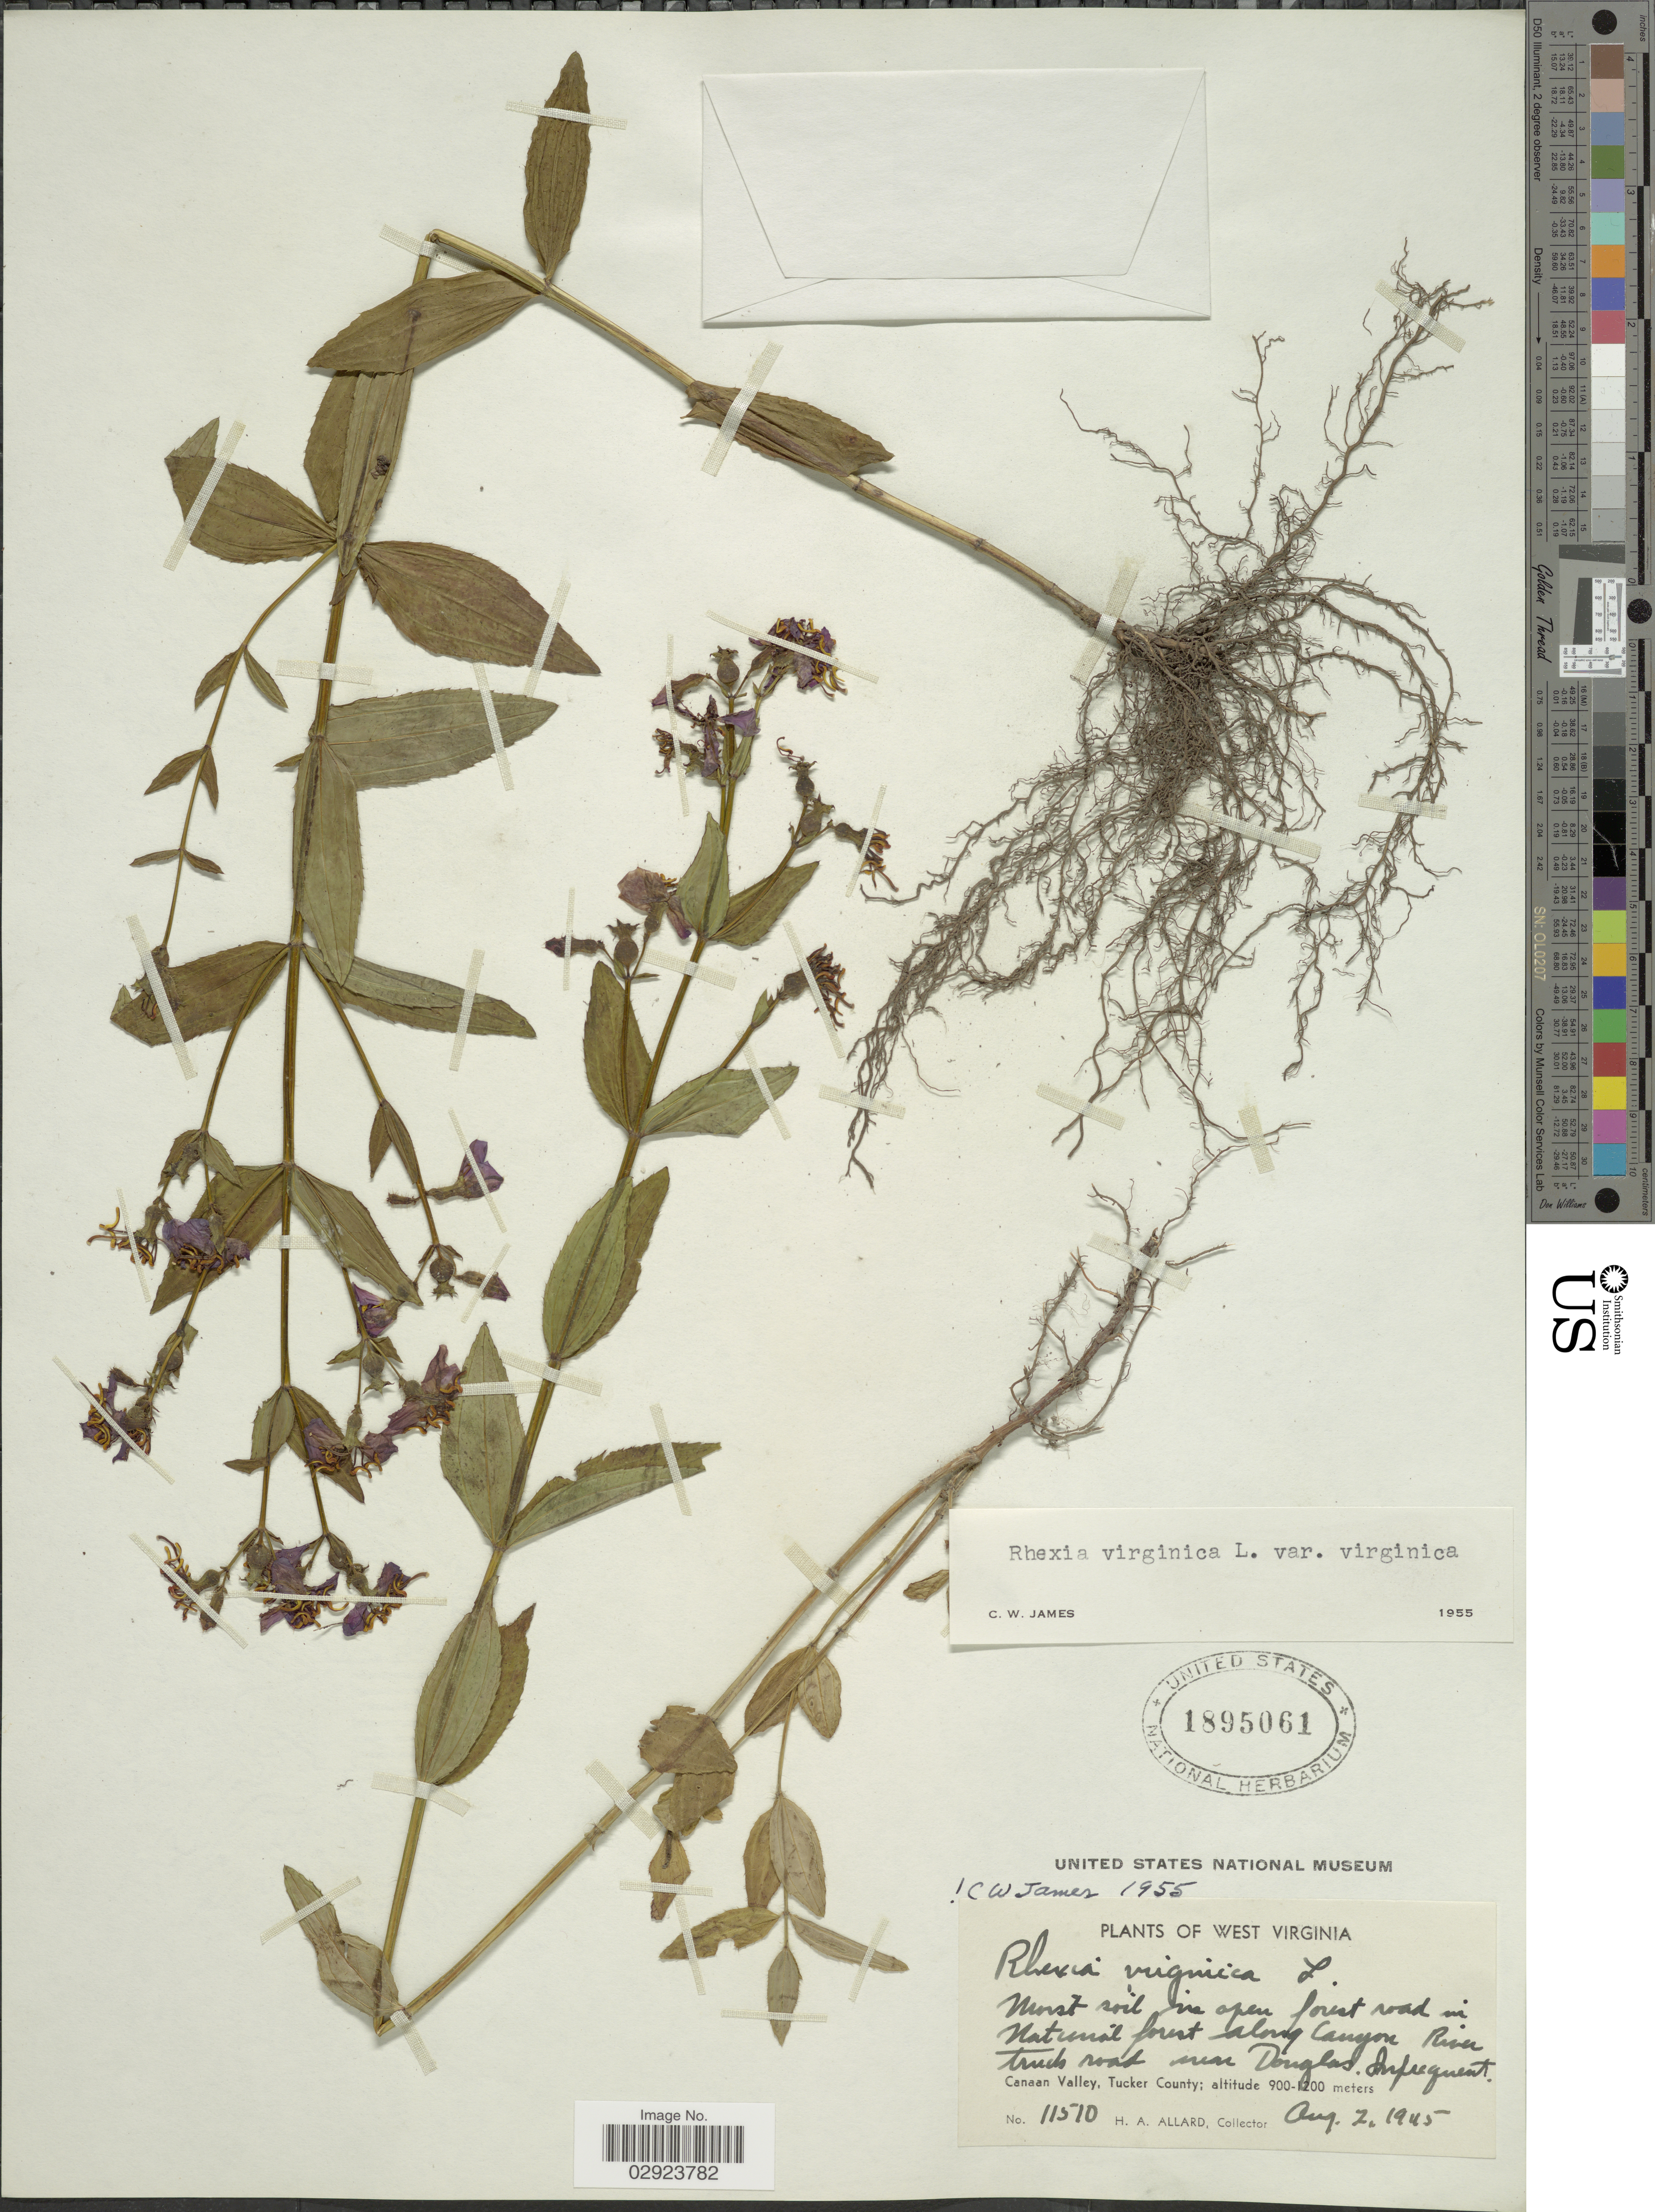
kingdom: Plantae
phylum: Tracheophyta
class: Magnoliopsida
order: Myrtales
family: Melastomataceae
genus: Rhexia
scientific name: Rhexia virginica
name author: L.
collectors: H. A. Allard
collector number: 11510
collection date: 1945-08-02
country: United States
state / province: West Virginia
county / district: Tucker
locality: In Natural forest along Canyon River truck road near Douglas. Canaan Valley, Tucker County.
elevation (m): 900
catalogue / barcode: US 1895061